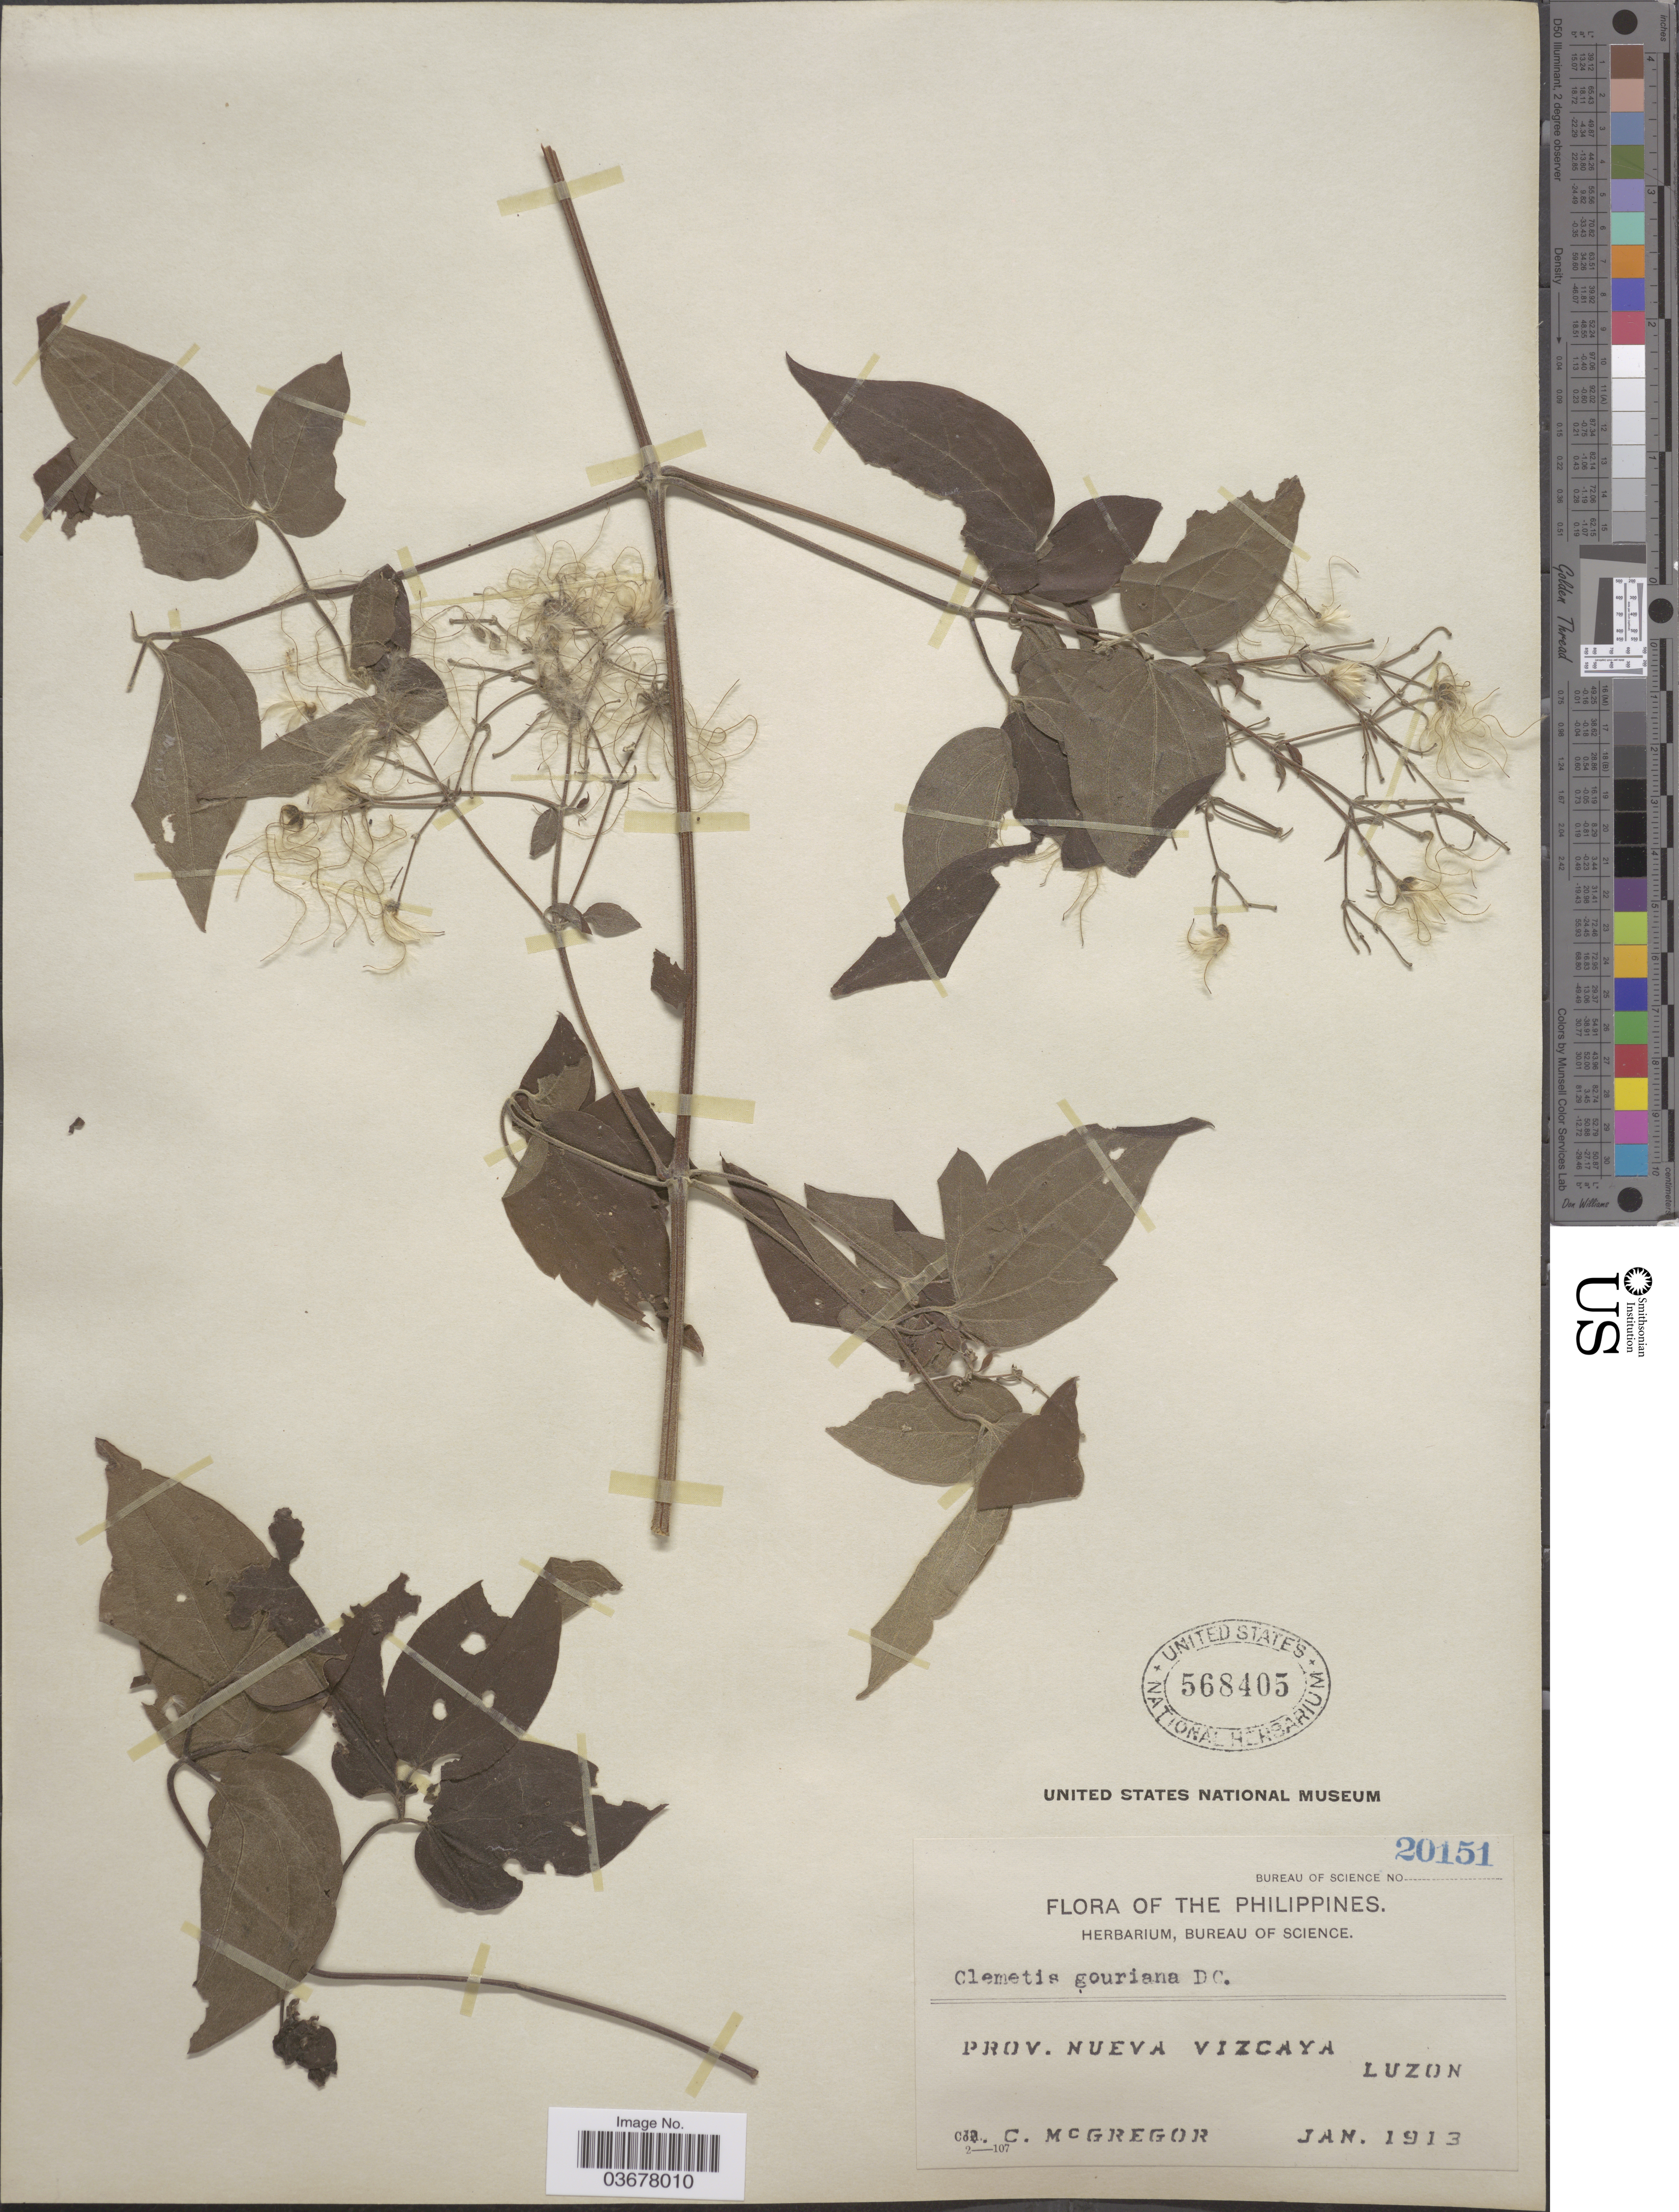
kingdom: Plantae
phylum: Tracheophyta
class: Magnoliopsida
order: Ranunculales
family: Ranunculaceae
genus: Clematis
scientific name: Clematis gouriana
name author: Roxb. ex DC.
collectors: C. McGregor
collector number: Bureau of Science 20151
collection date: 1913-01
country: Philippines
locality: Prov. Nueva Vizcaya. Luzon.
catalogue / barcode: US 568405